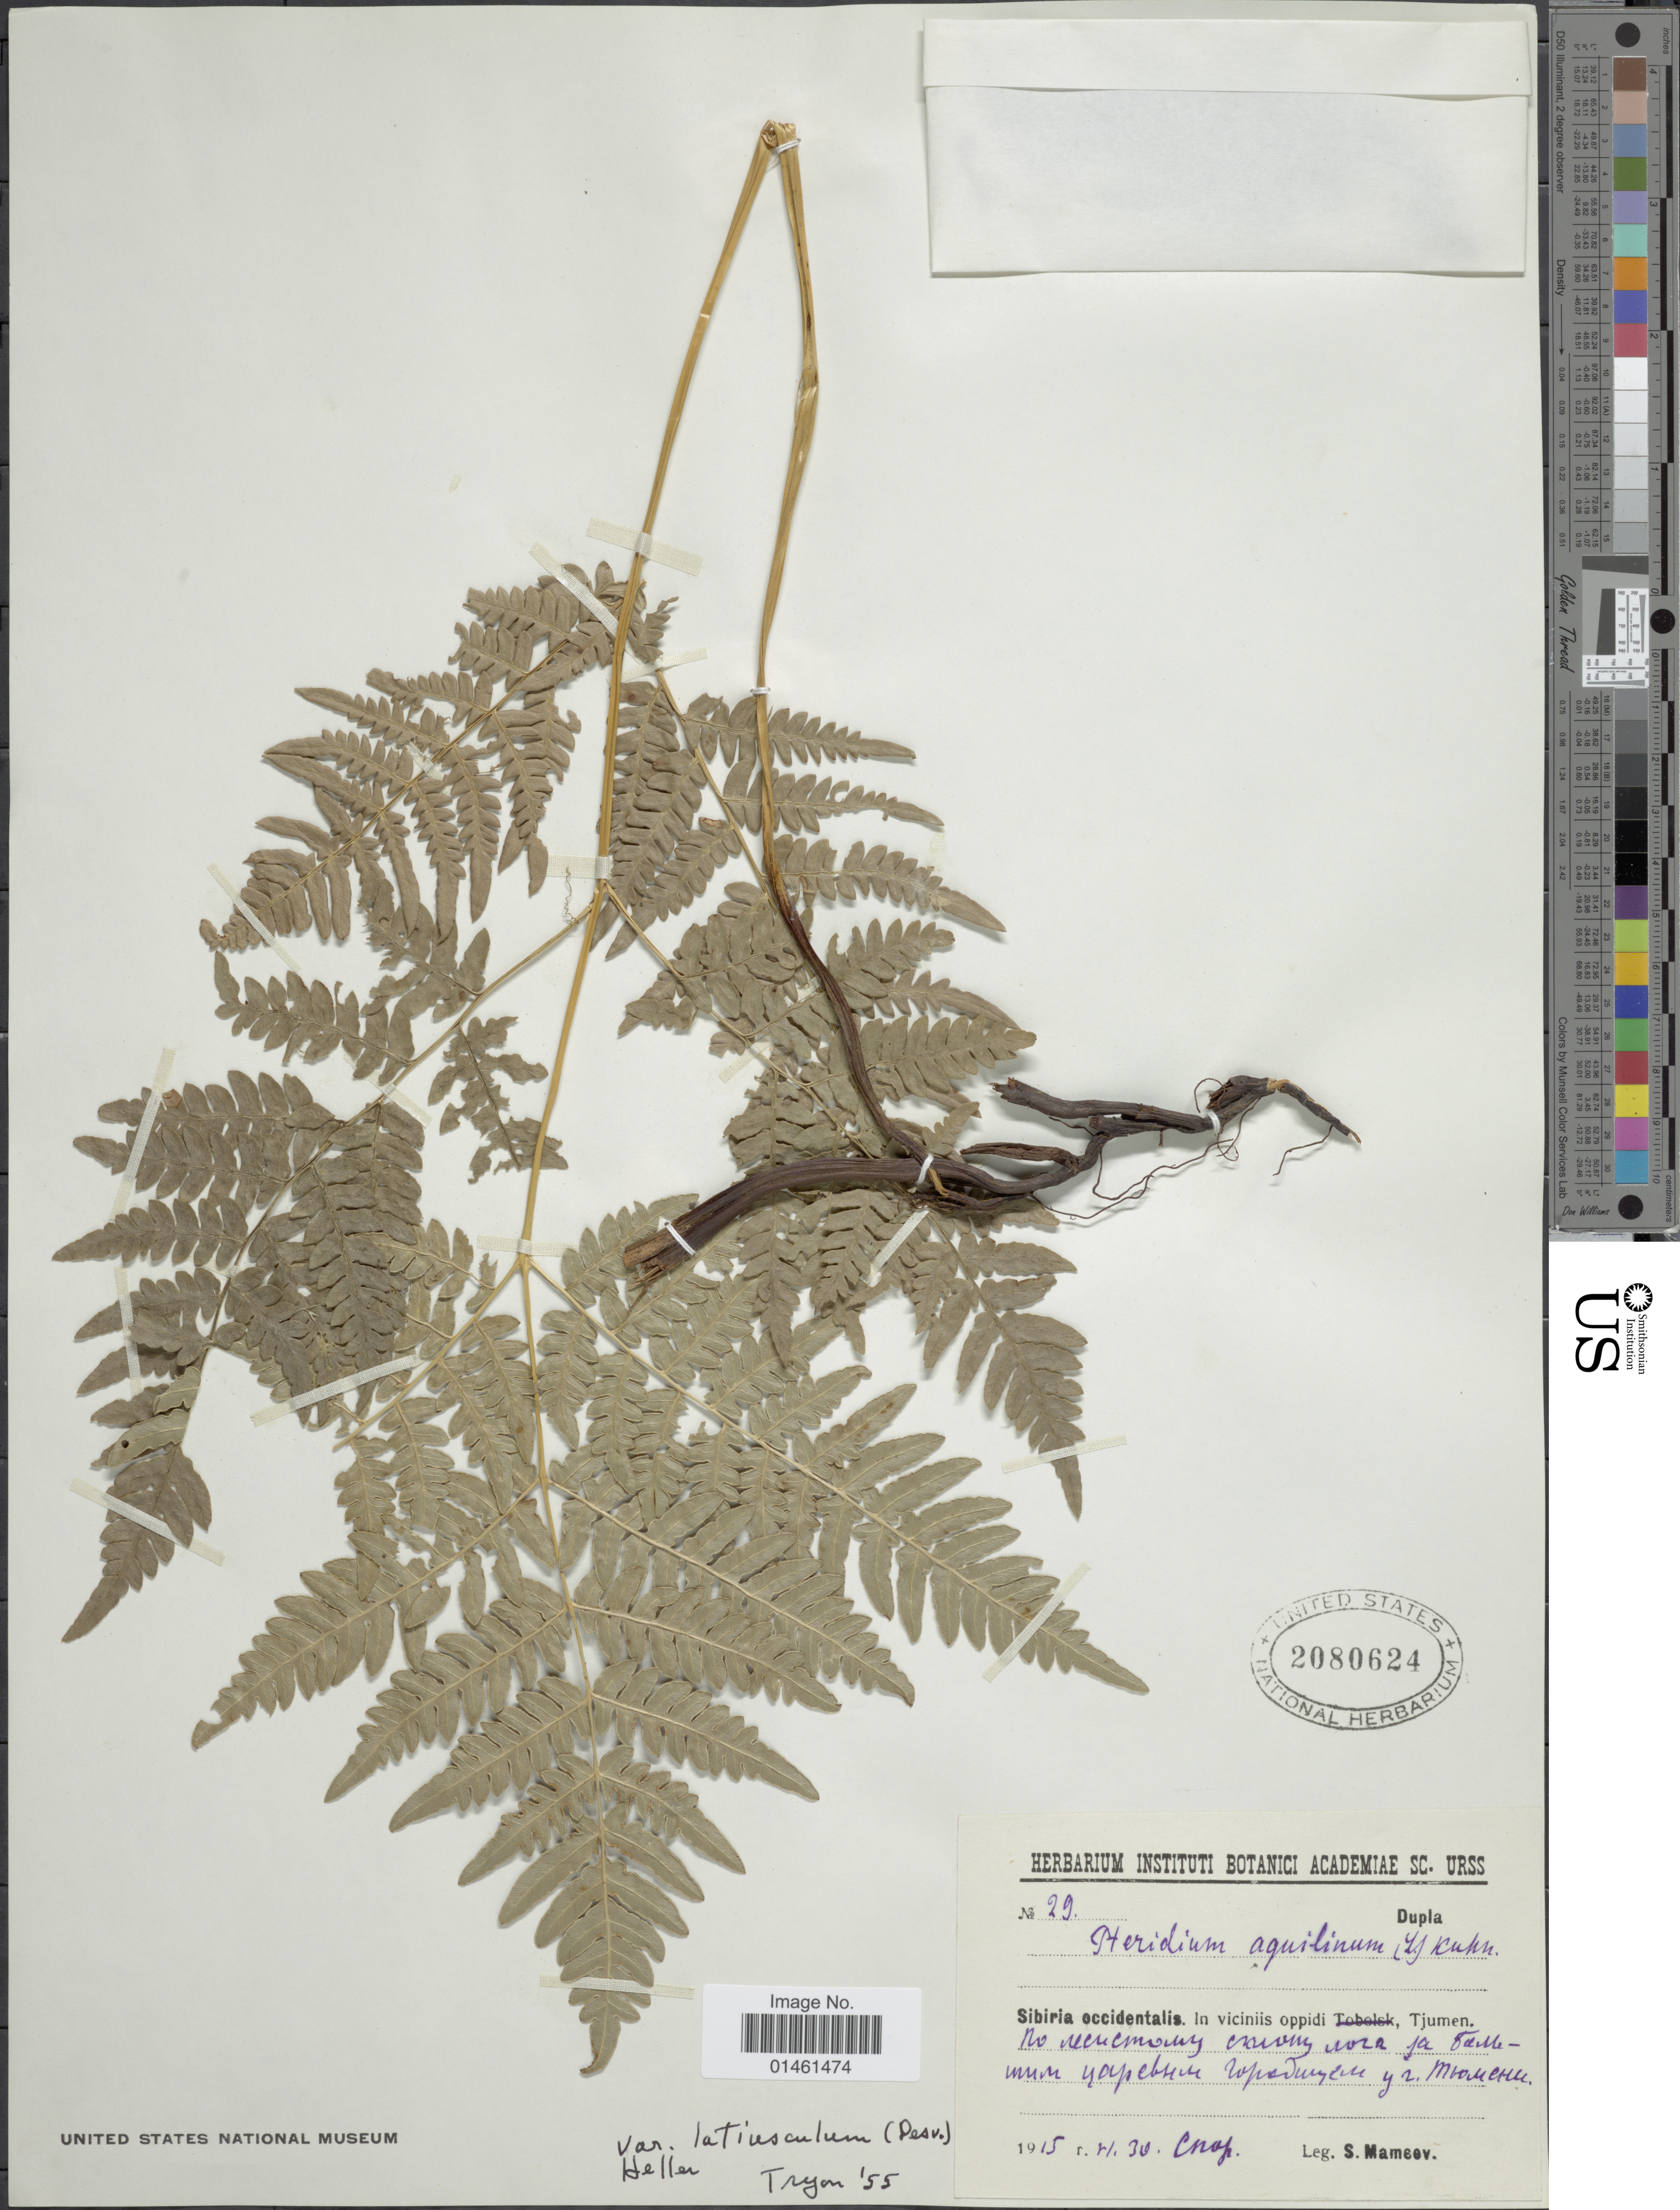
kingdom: Plantae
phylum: Tracheophyta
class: Polypodiopsida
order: Polypodiales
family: Dennstaedtiaceae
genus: Pteridium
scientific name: Pteridium aquilinum var. latiusculum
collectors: S. Mameev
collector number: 29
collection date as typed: Transcribed d/m/y: 30//11915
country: Russian Federation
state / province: Tyumen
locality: Siberia occidentalis, in viciniis oppidi, Tjumen, [illegible text]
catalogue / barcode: US 2080624